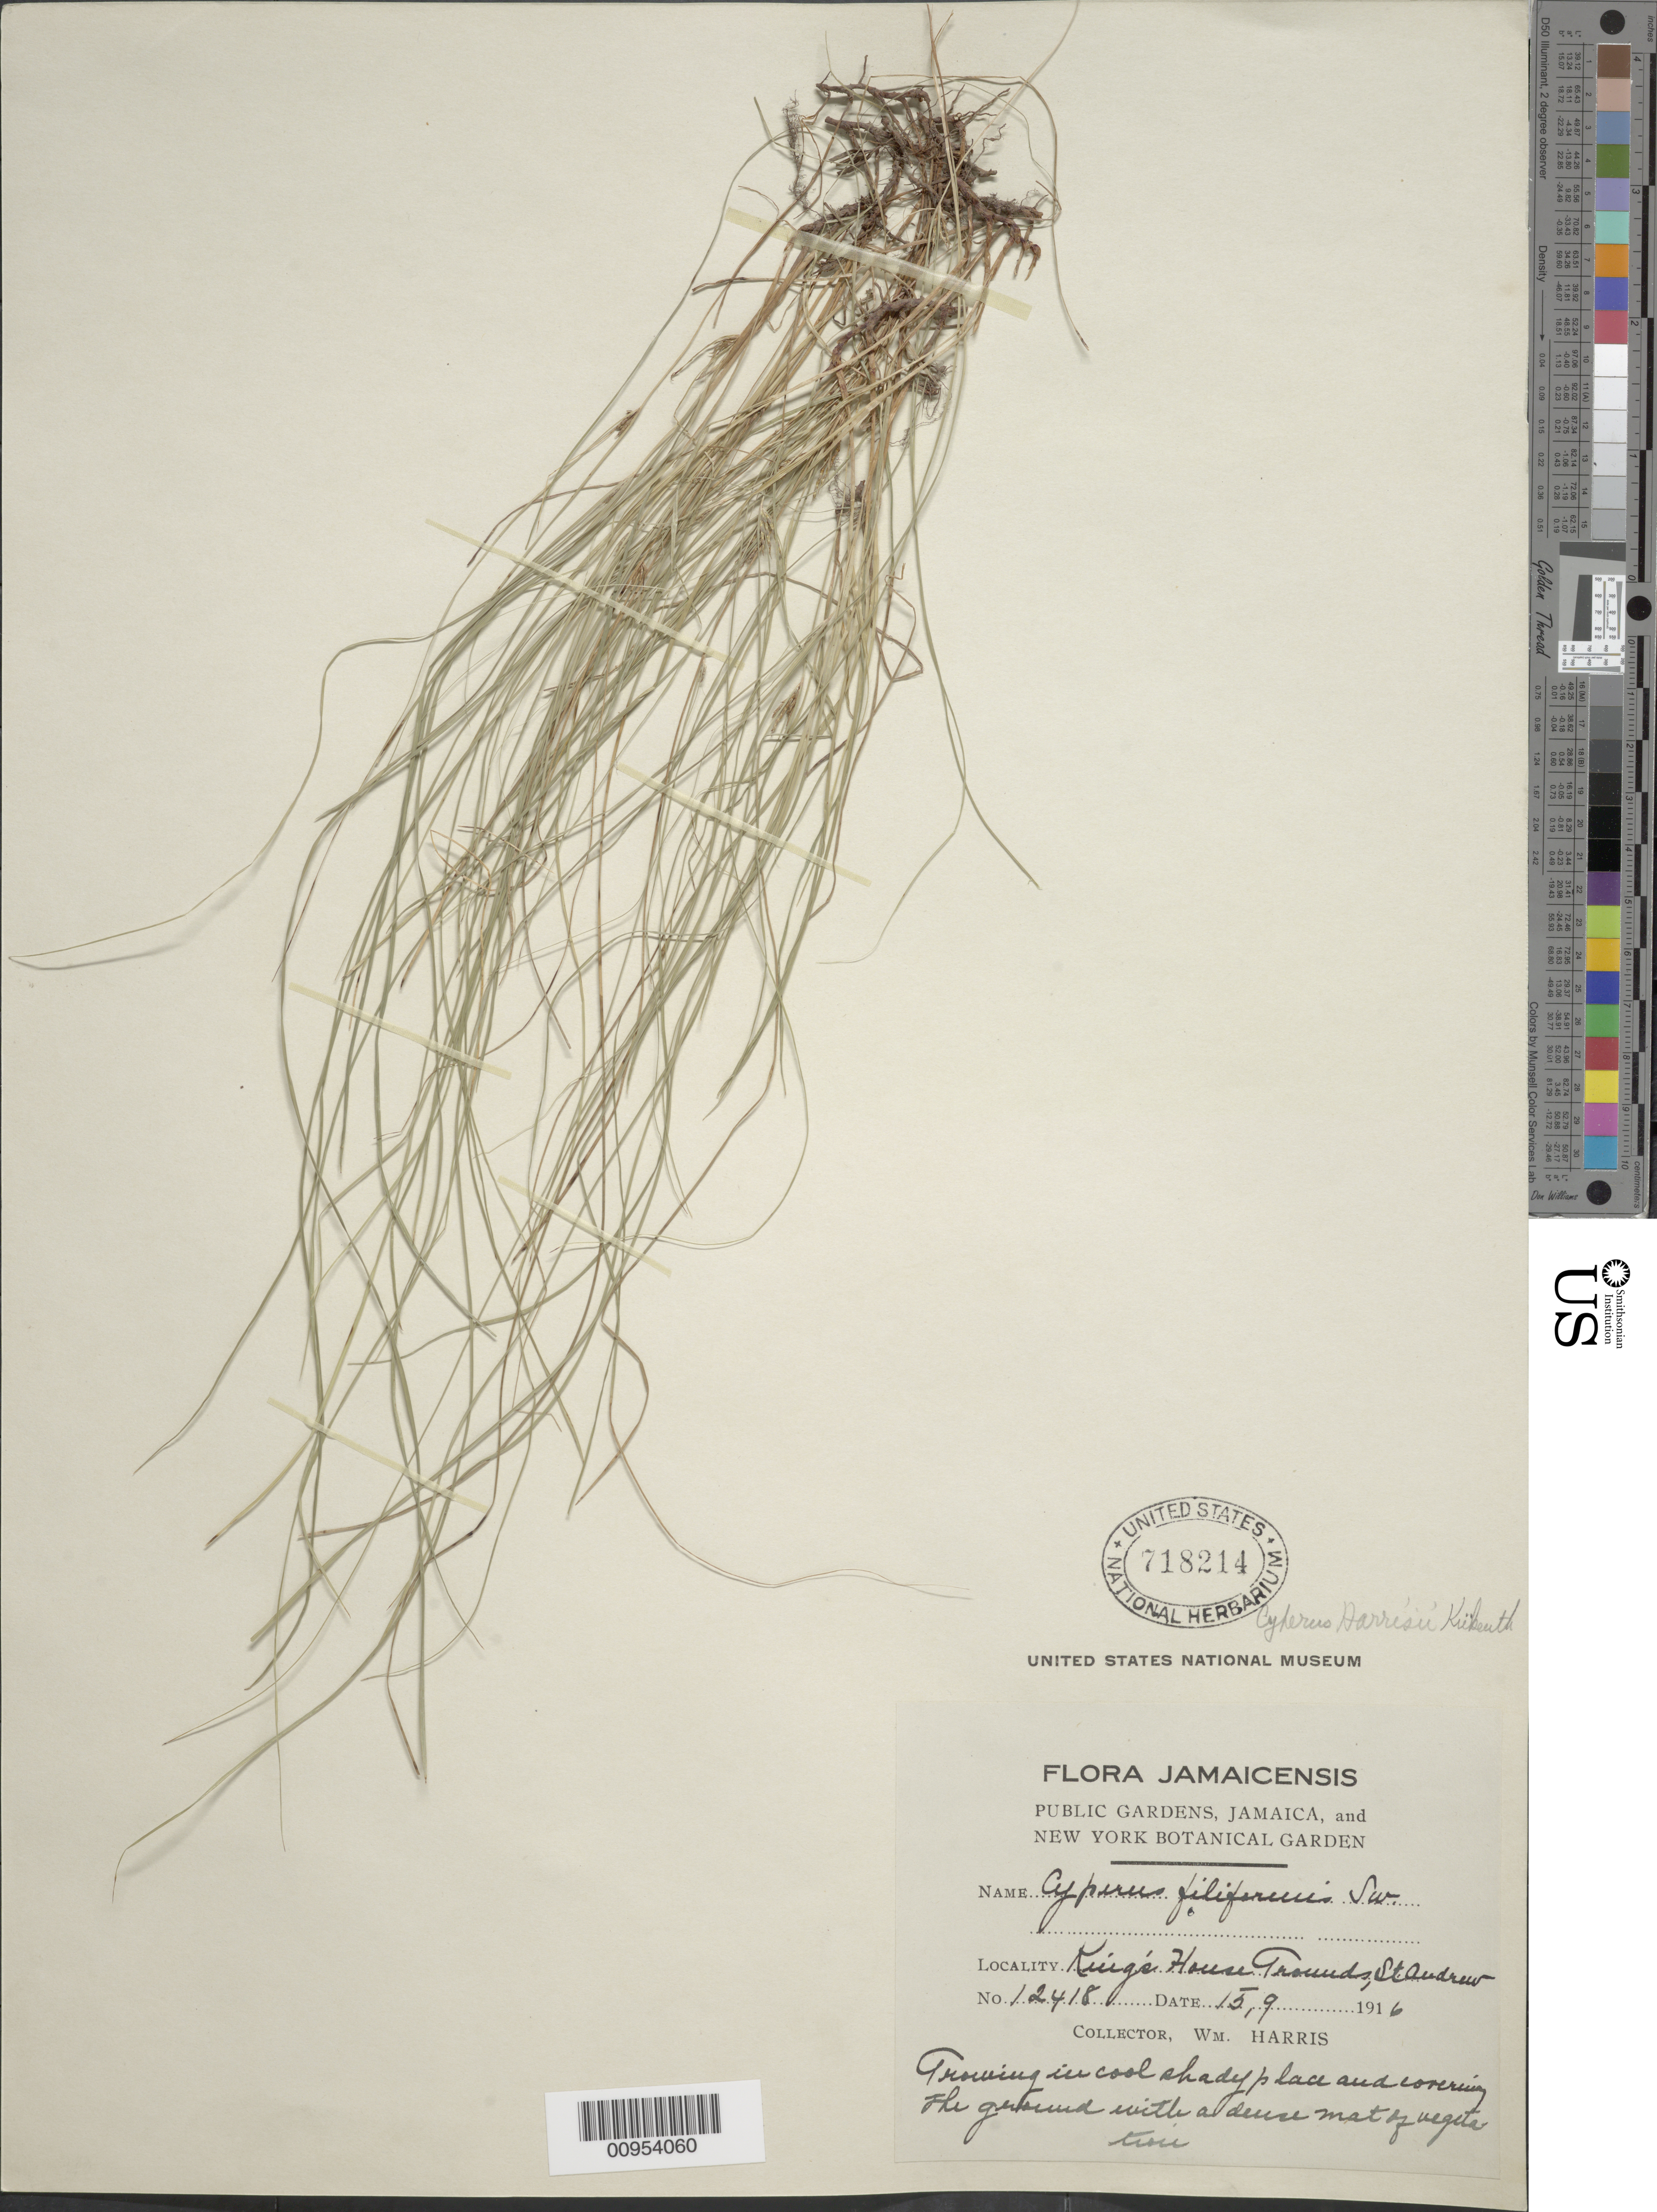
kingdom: Plantae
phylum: Tracheophyta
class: Liliopsida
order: Poales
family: Cyperaceae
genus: Cyperus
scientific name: Cyperus harrisii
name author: Kük.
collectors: W. H. Harris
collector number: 12418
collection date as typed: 15 Sep 1916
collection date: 1916-09-15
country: Jamaica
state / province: Saint Andrew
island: Jamaica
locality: King's House Grounds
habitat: Growing in cool shady place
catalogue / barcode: US 718214